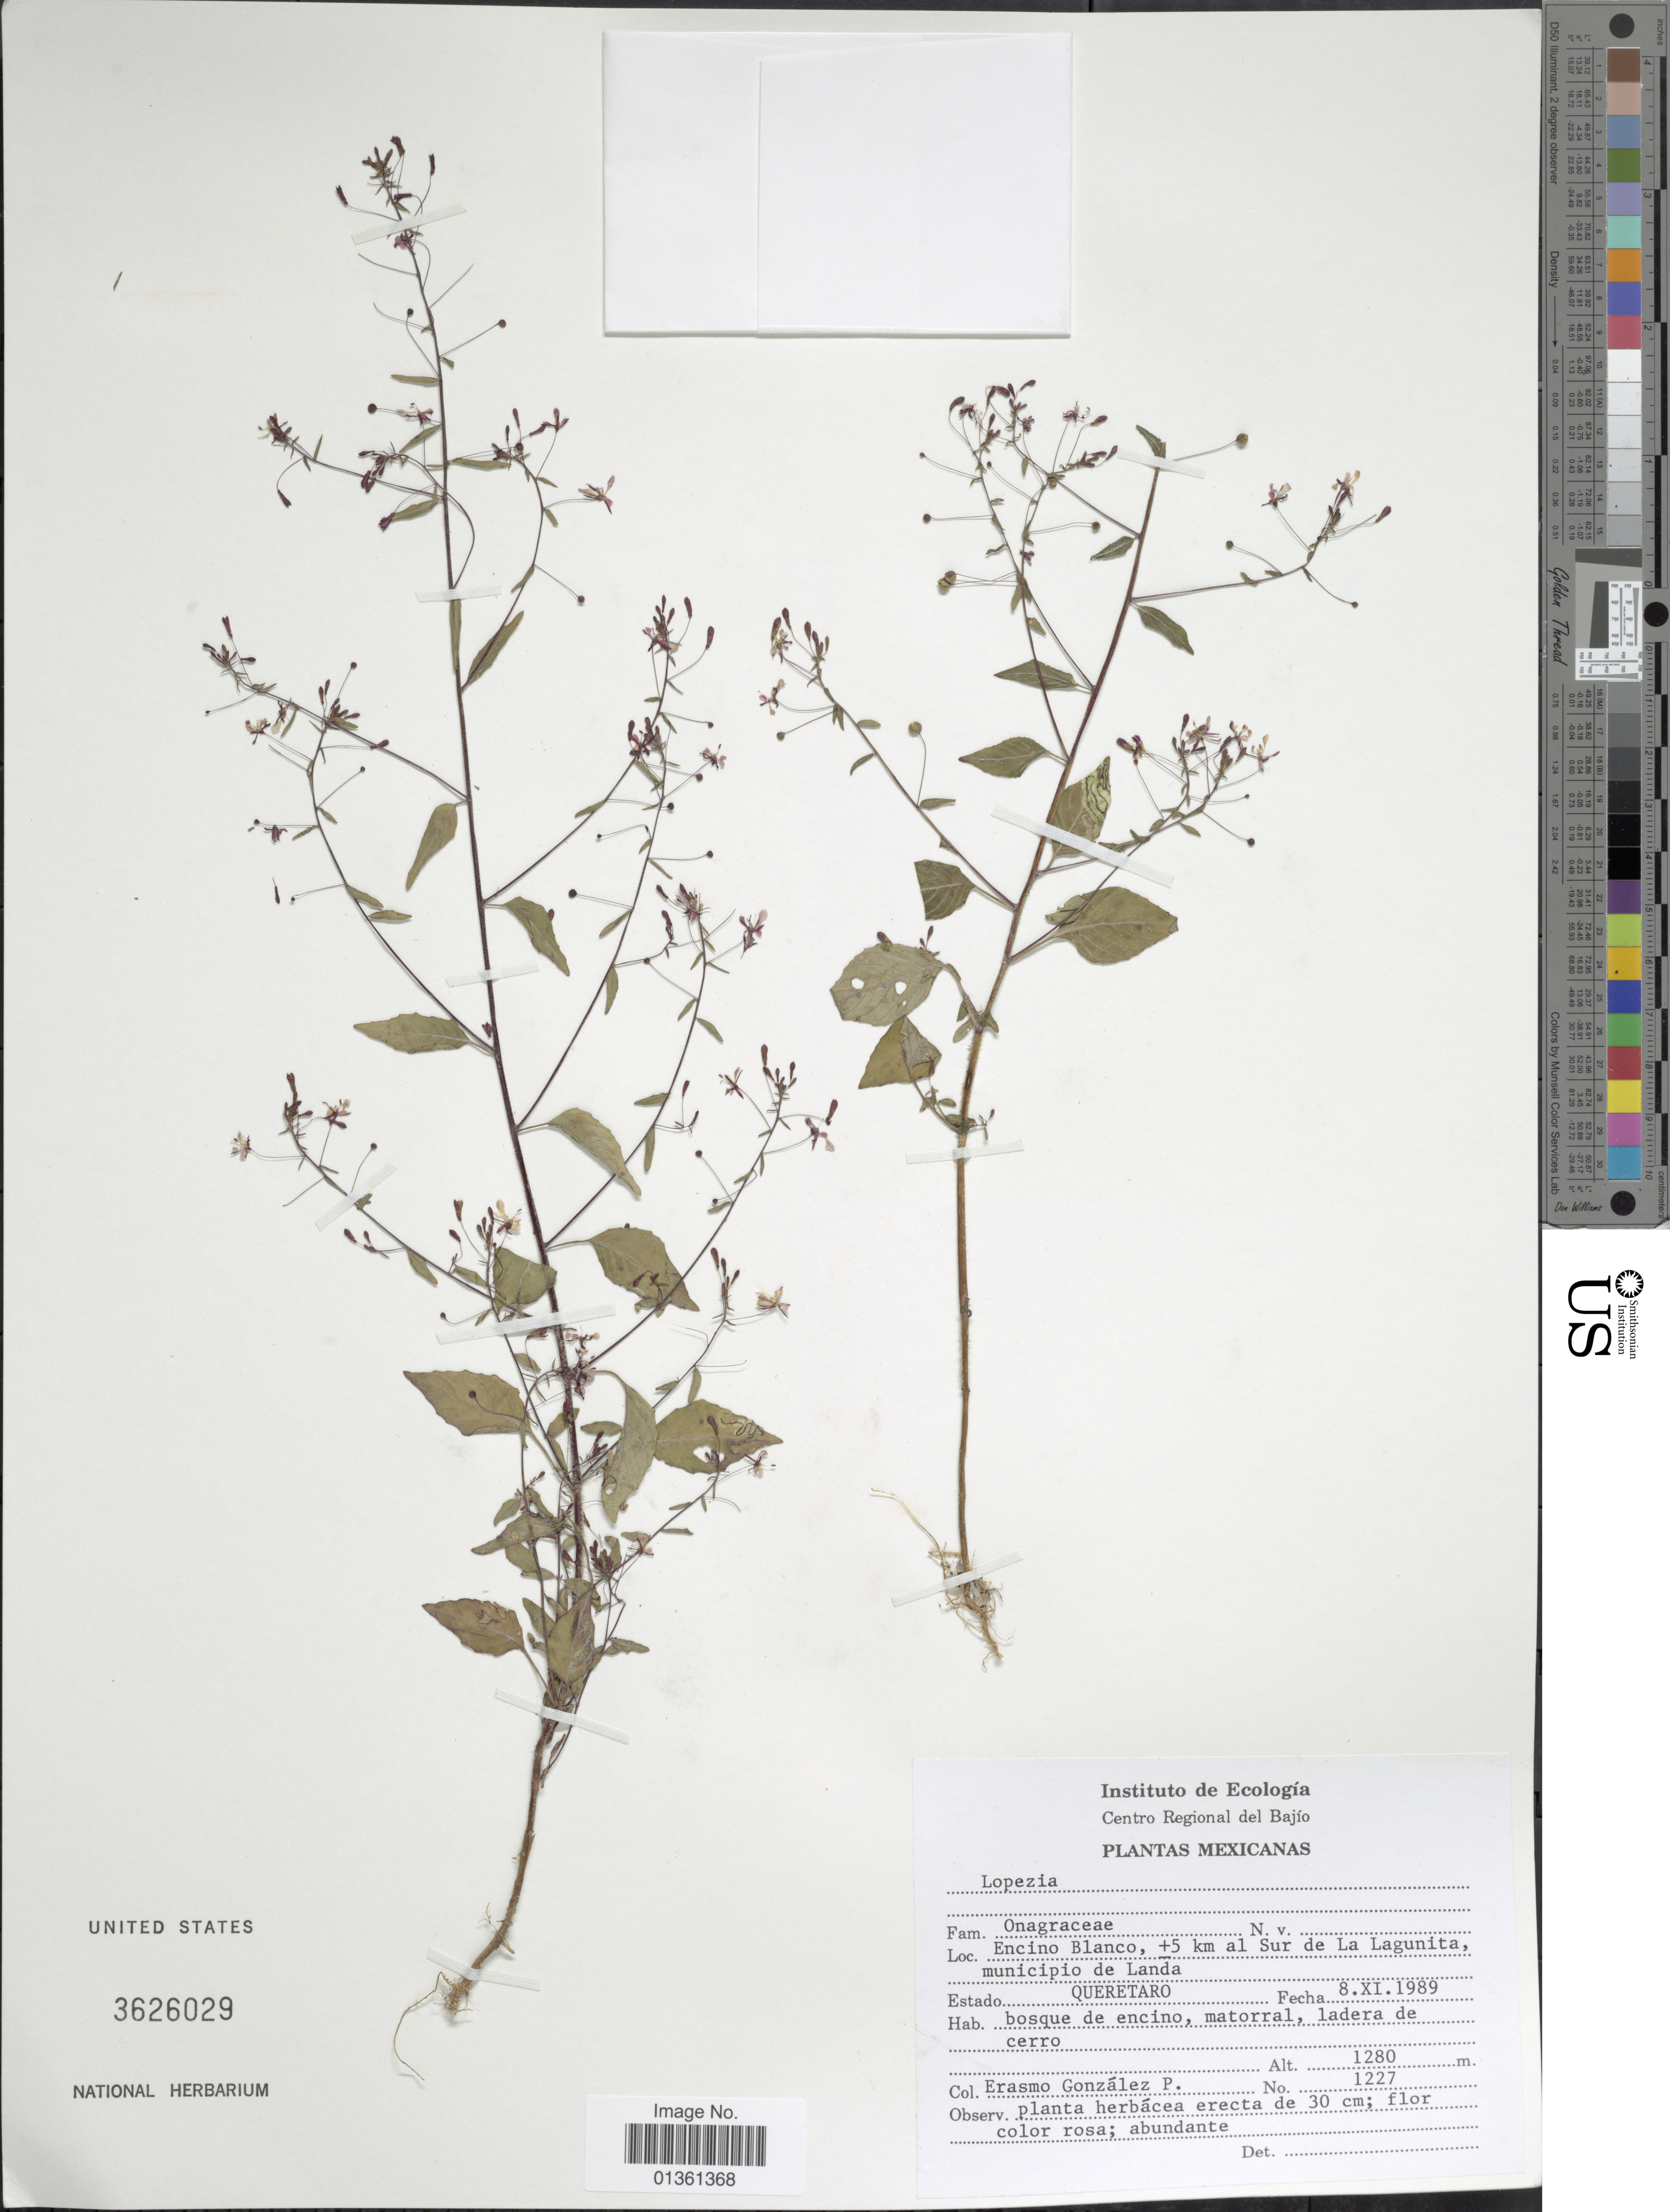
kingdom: Plantae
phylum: Tracheophyta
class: Magnoliopsida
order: Myrtales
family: Onagraceae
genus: Lopezia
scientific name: Lopezia sp.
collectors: E. González P.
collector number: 1227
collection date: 1989-11-08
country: Mexico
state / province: Querétaro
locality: Encino Blanco, ±5 km al Sur de La Lagunita, municipio de Landa.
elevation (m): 1280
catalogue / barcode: US 3626029